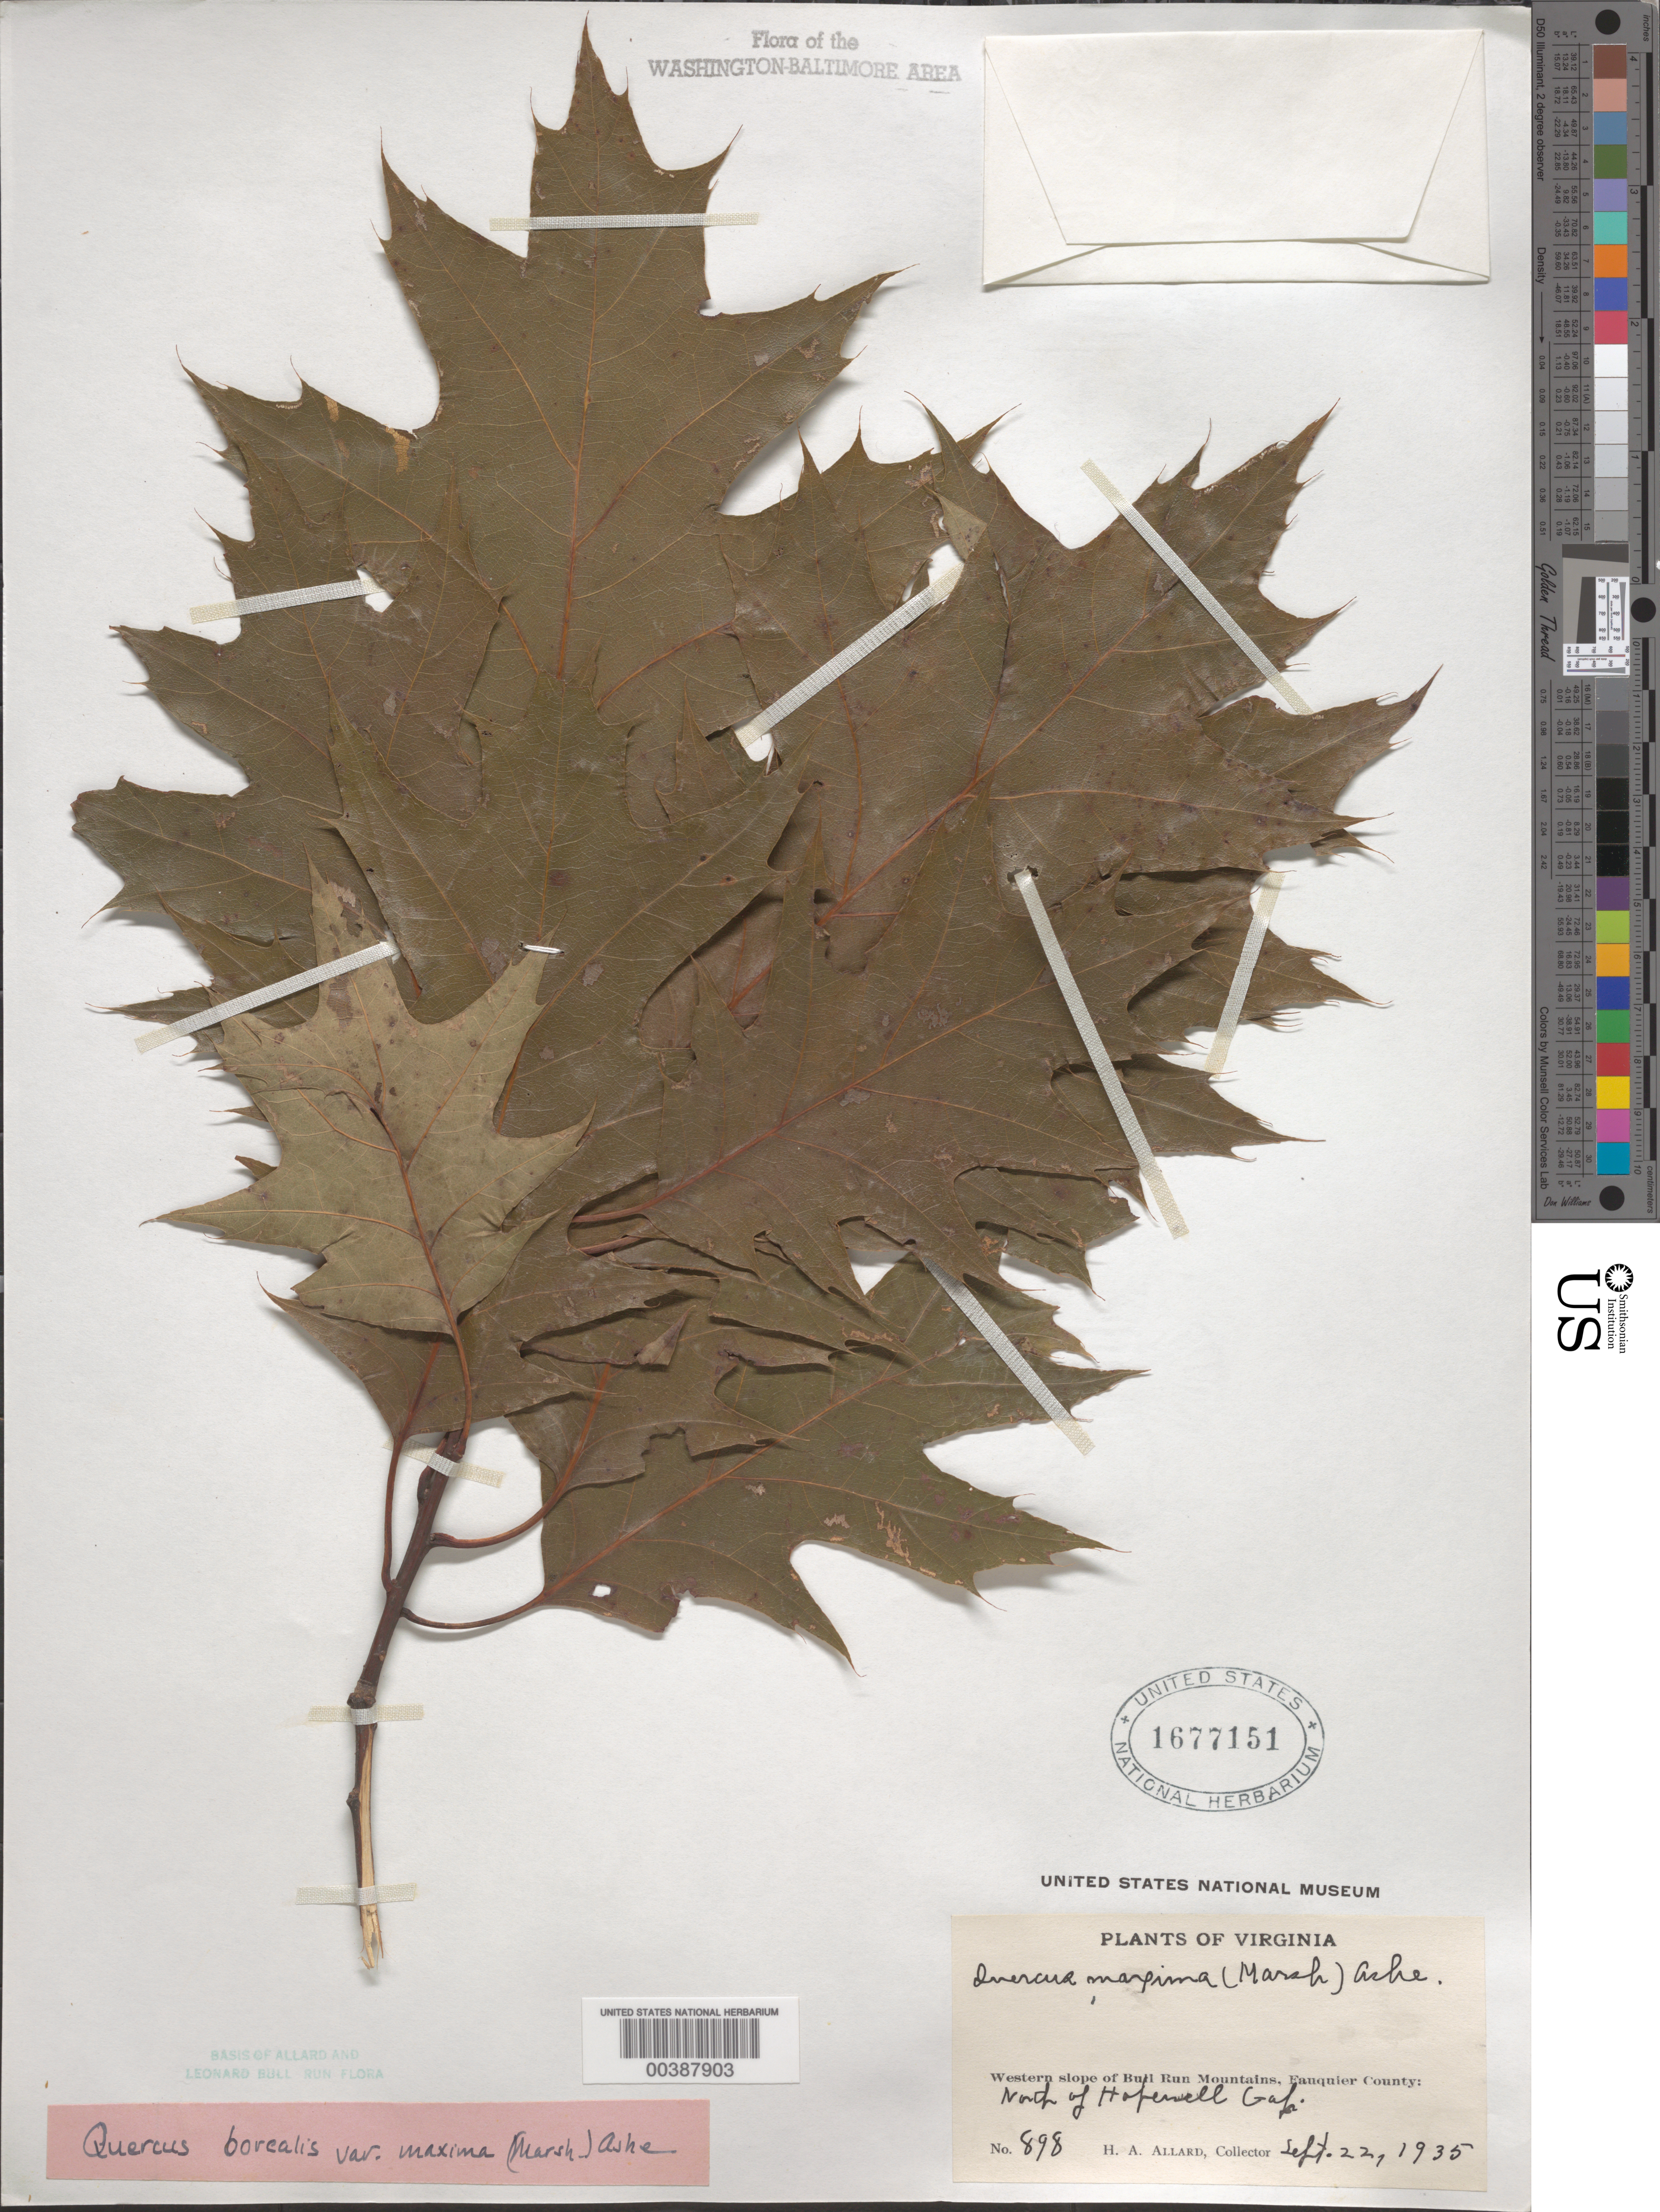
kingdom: Plantae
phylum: Tracheophyta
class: Magnoliopsida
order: Fagales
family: Fagaceae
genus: Quercus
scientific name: Quercus rubra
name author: L.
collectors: H. A. Allard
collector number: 898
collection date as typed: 22 Sep 1935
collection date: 1935-09-22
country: United States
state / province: Virginia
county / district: Fauquier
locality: North of Hopewell Gap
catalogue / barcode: US 1677151